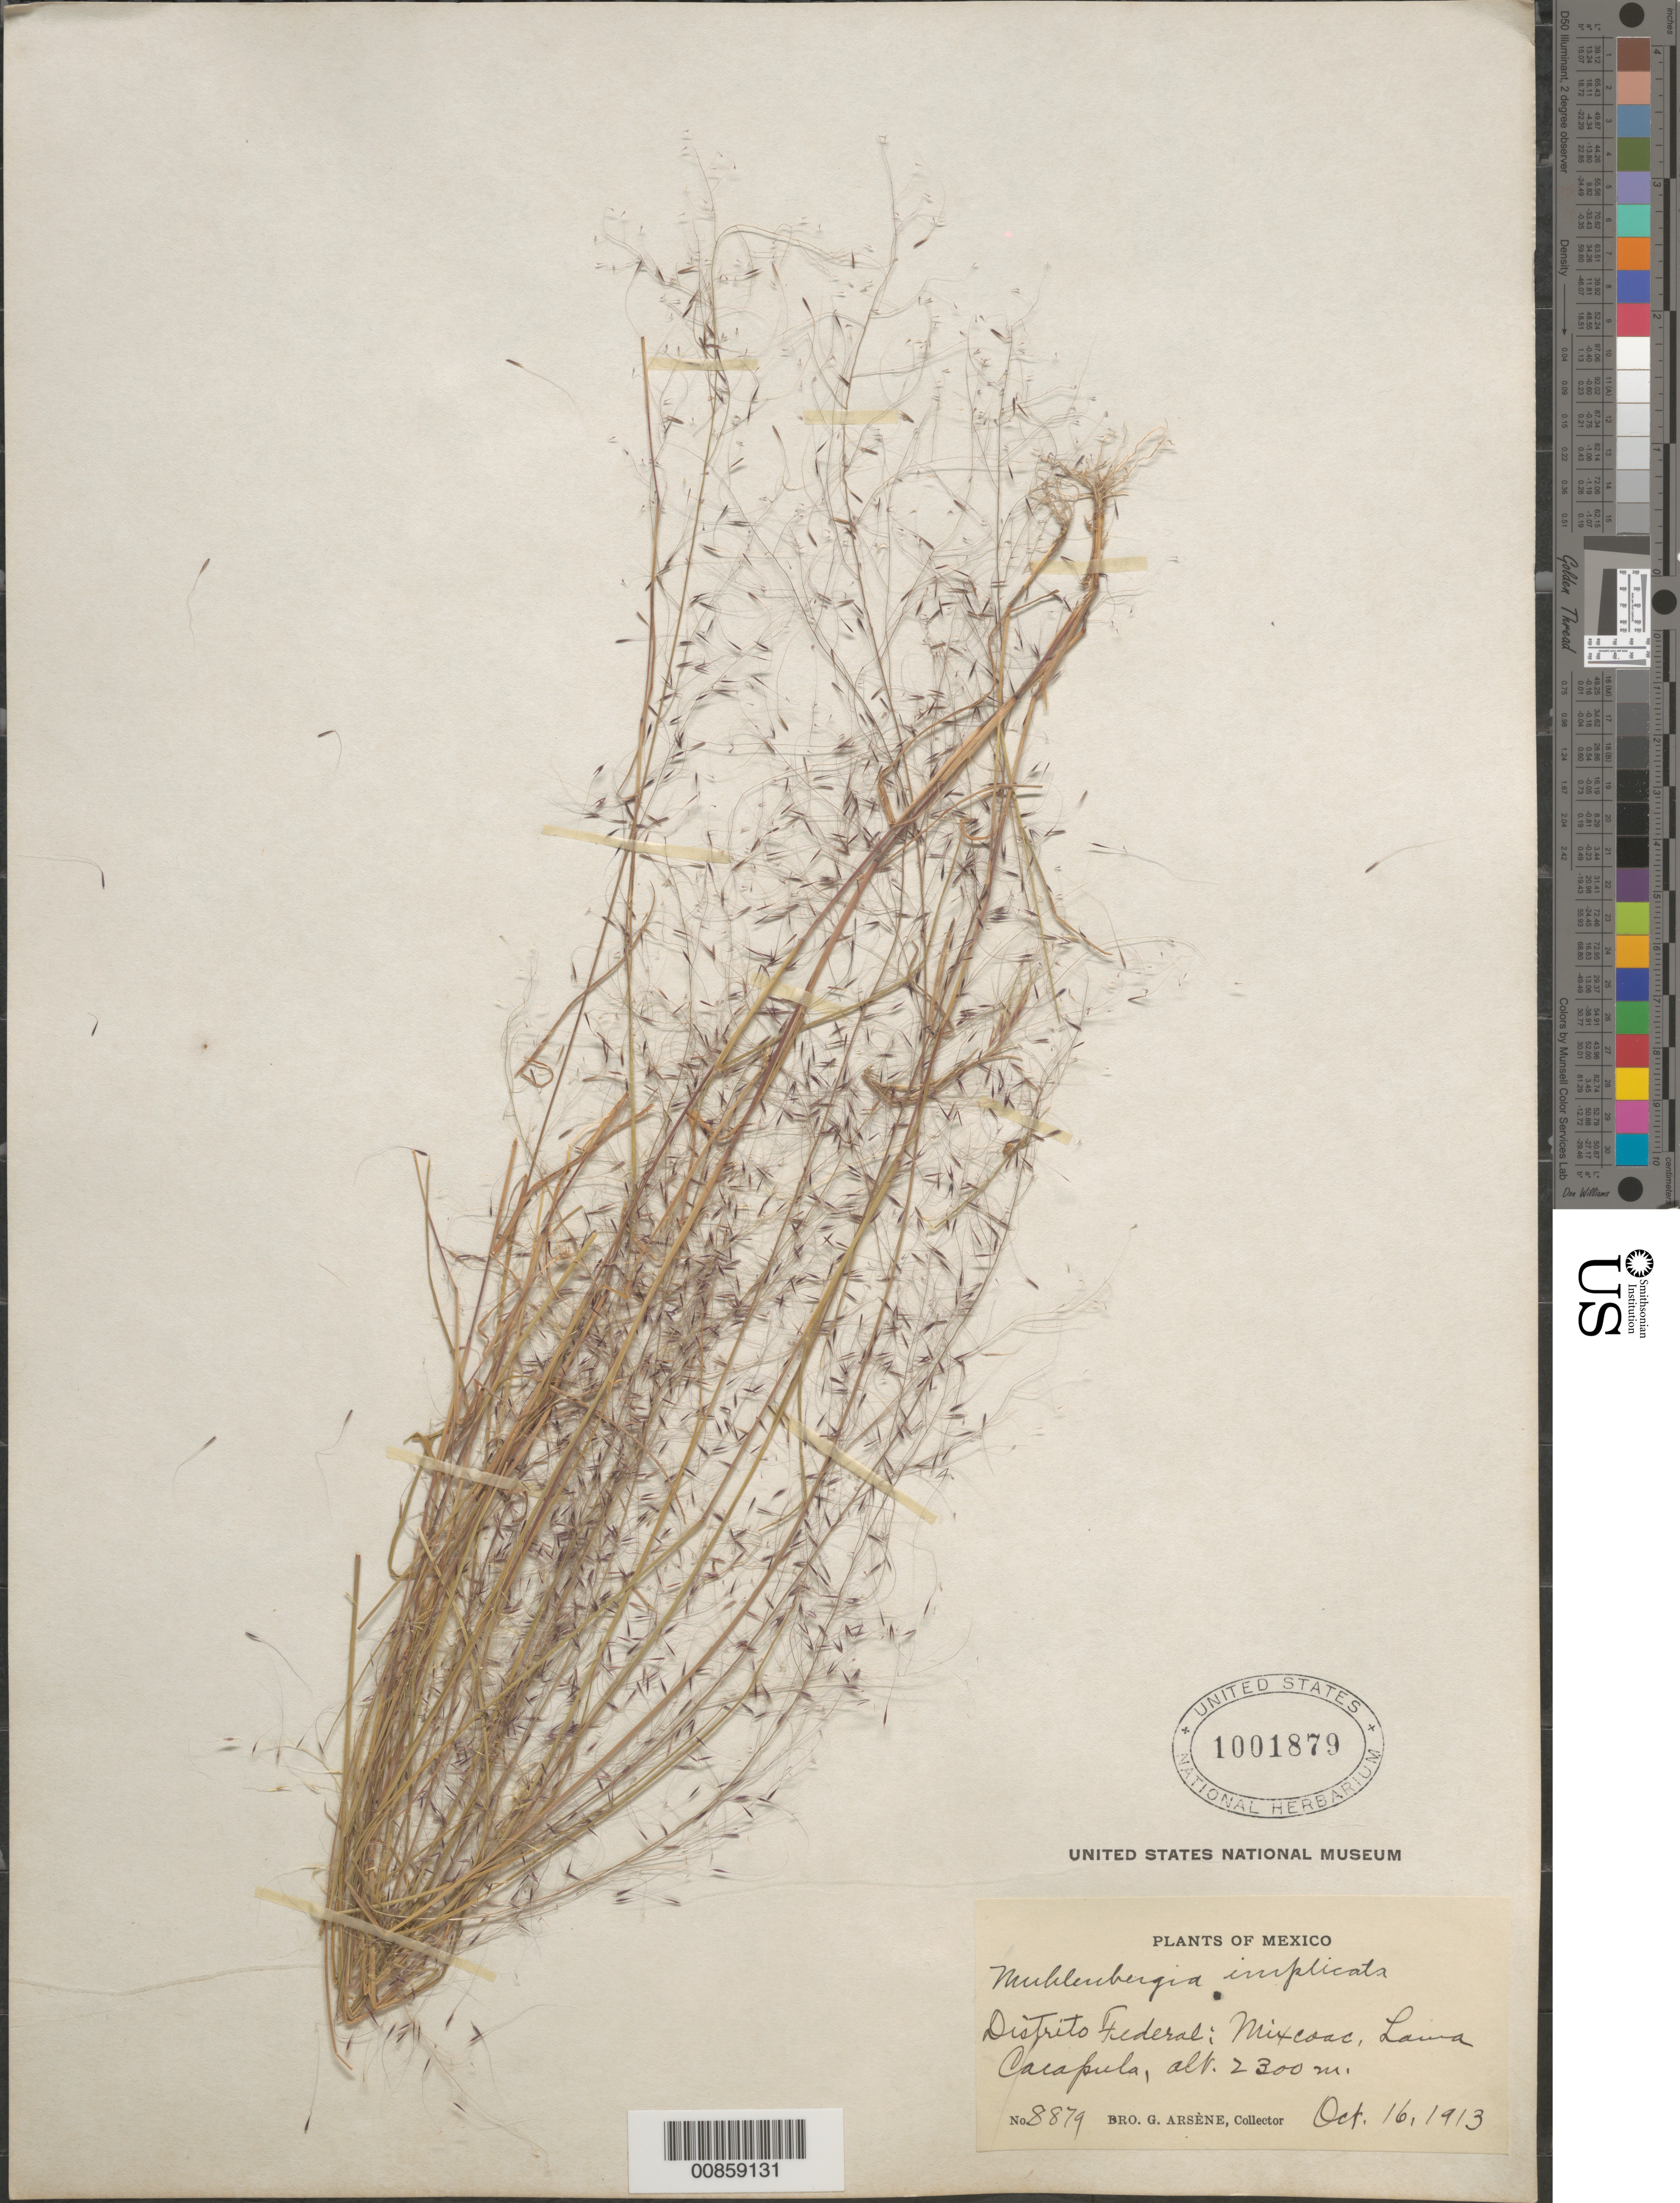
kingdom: Plantae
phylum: Tracheophyta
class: Liliopsida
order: Poales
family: Poaceae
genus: Muhlenbergia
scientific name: Muhlenbergia implicata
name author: (Kunth) Trin.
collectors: Bro. G. Arsène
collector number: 8879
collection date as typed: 16 Oct 1913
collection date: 1913-10-16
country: Mexico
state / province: Distrito Federal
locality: Mixcoac, Laguna Cacapula, D.F.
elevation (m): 2300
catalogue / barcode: US 1001879